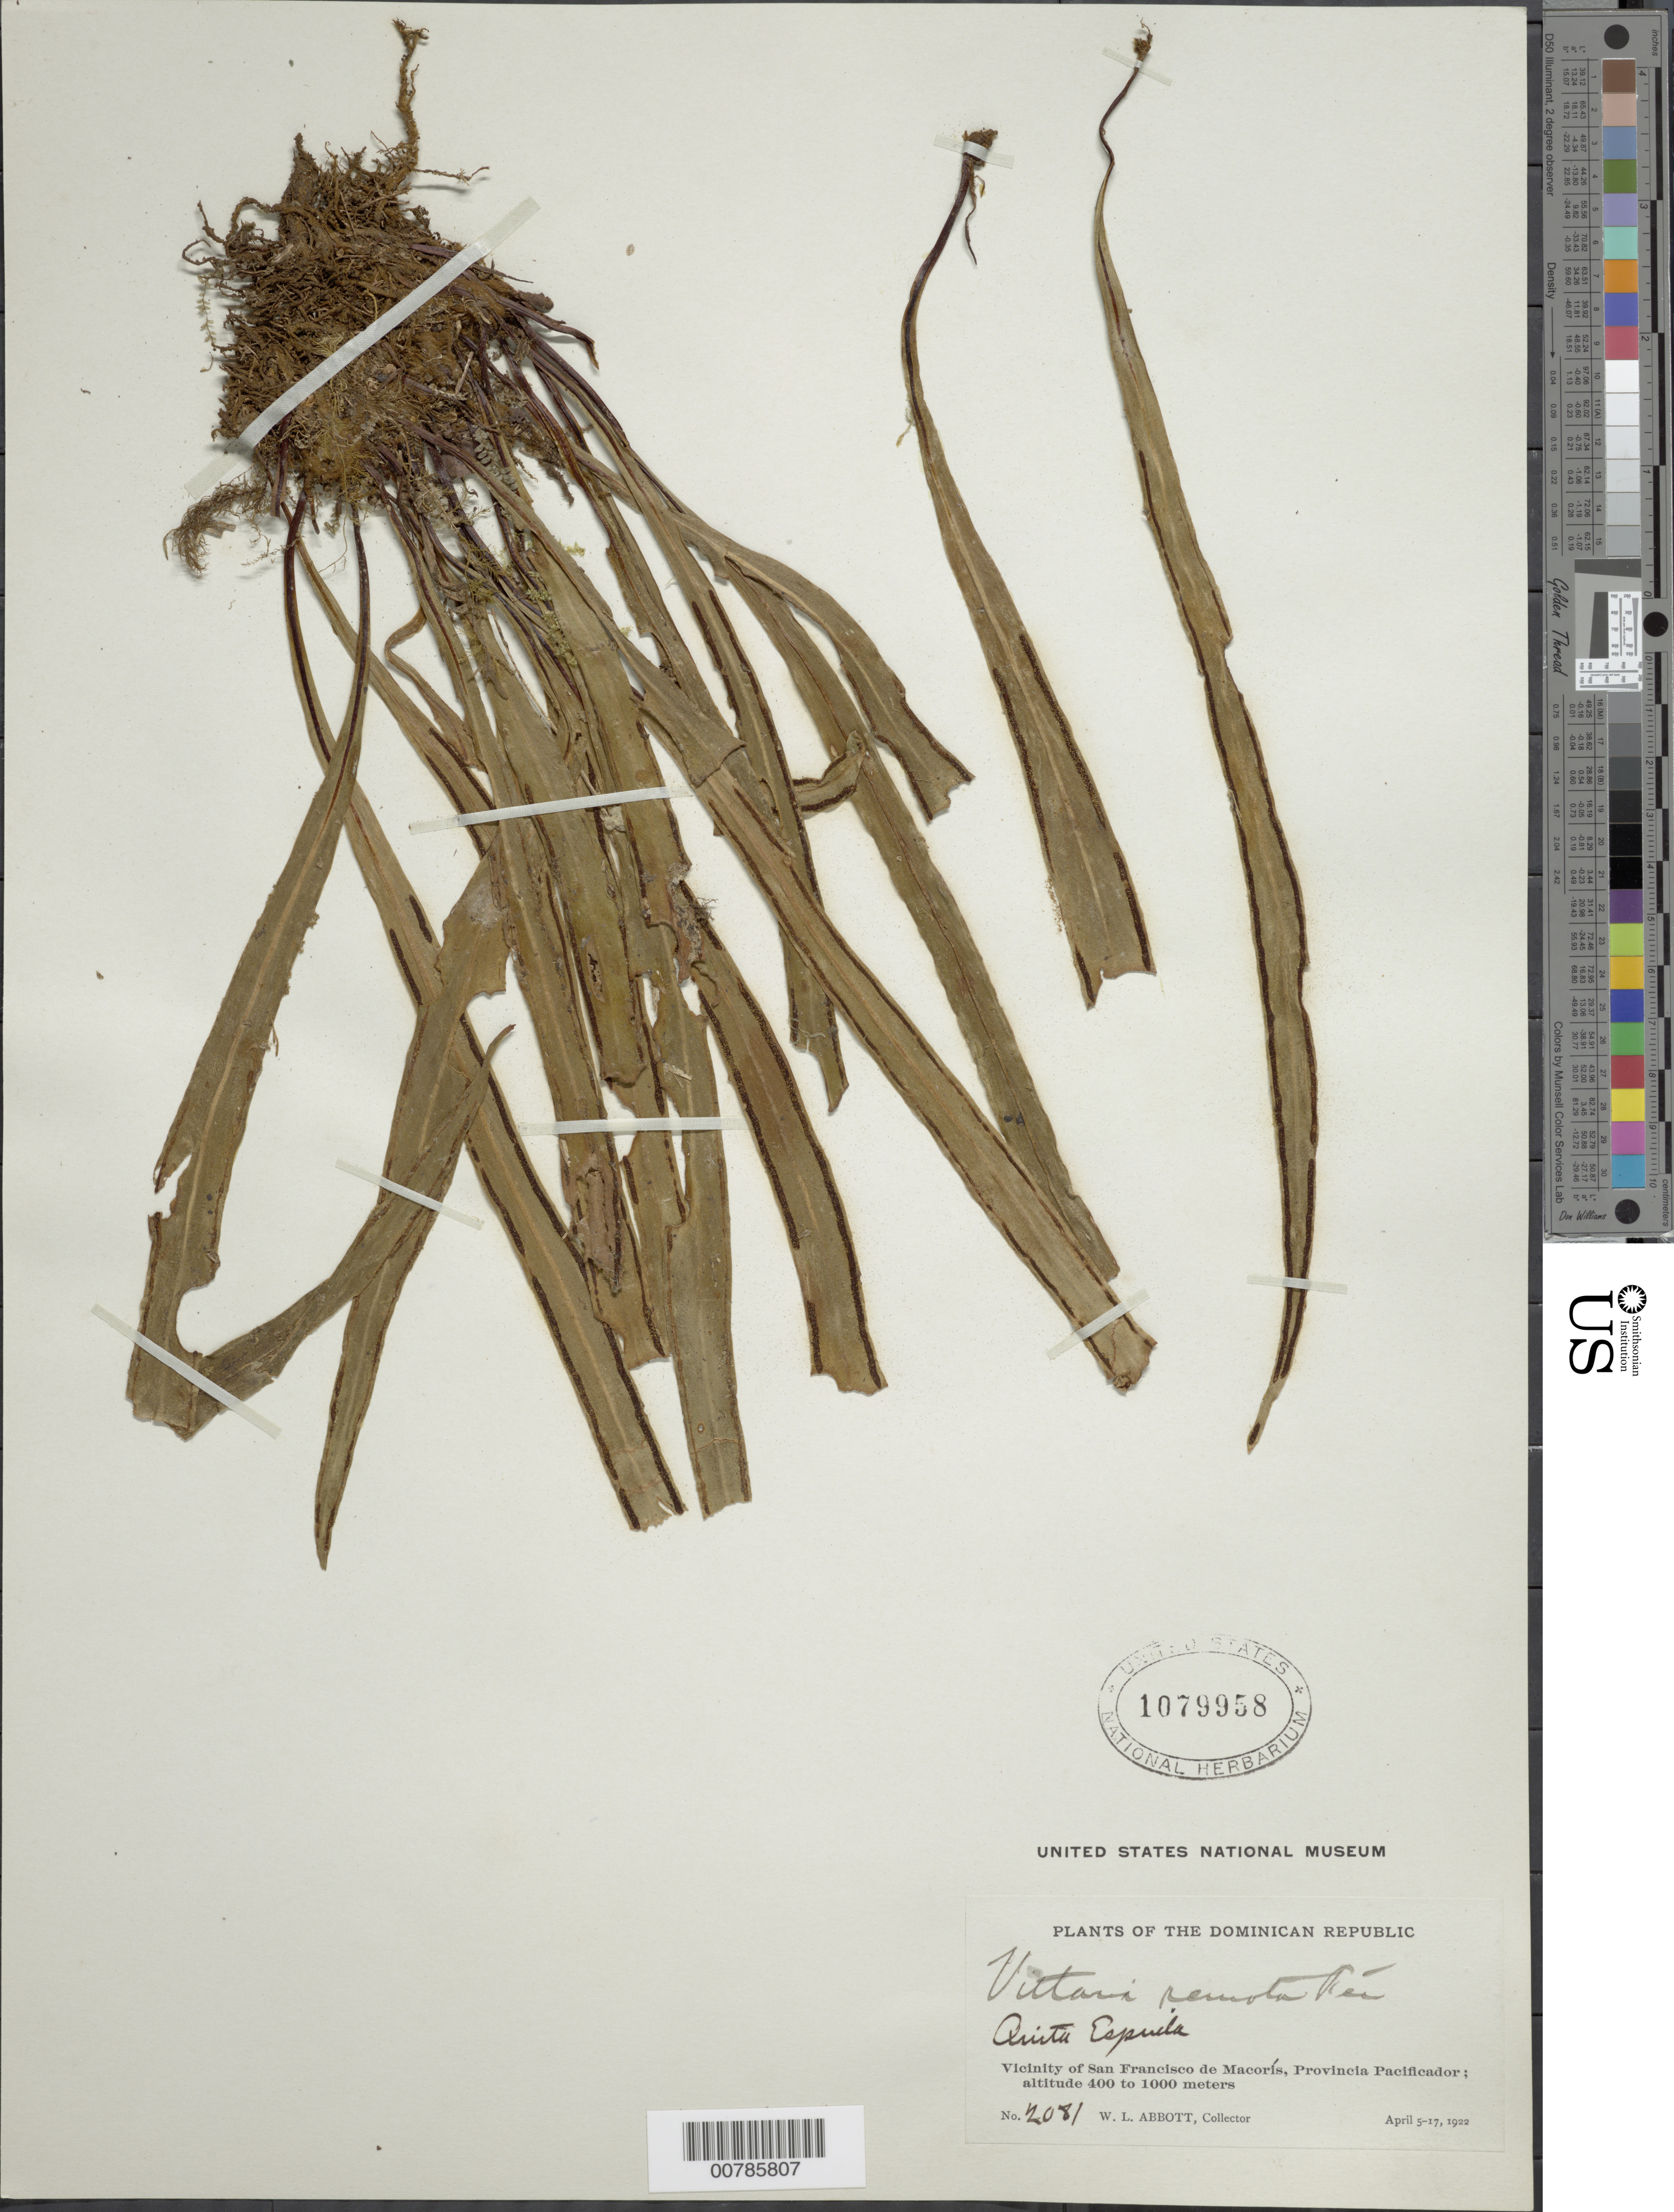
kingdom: Plantae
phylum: Tracheophyta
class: Polypodiopsida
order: Polypodiales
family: Pteridaceae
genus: Radiovittaria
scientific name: Radiovittaria remota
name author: (Fée) E.H. Crane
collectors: W. L. Abbott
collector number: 2081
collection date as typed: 05 Apr 1922 to 17 Apr 1922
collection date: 1922-04-05/1922-04-17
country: Dominican Republic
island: Hispaniola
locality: Prov. Pacificador; vicinity of San Francisco de Macorís, Anita Espuela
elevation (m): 400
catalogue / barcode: US 1079958